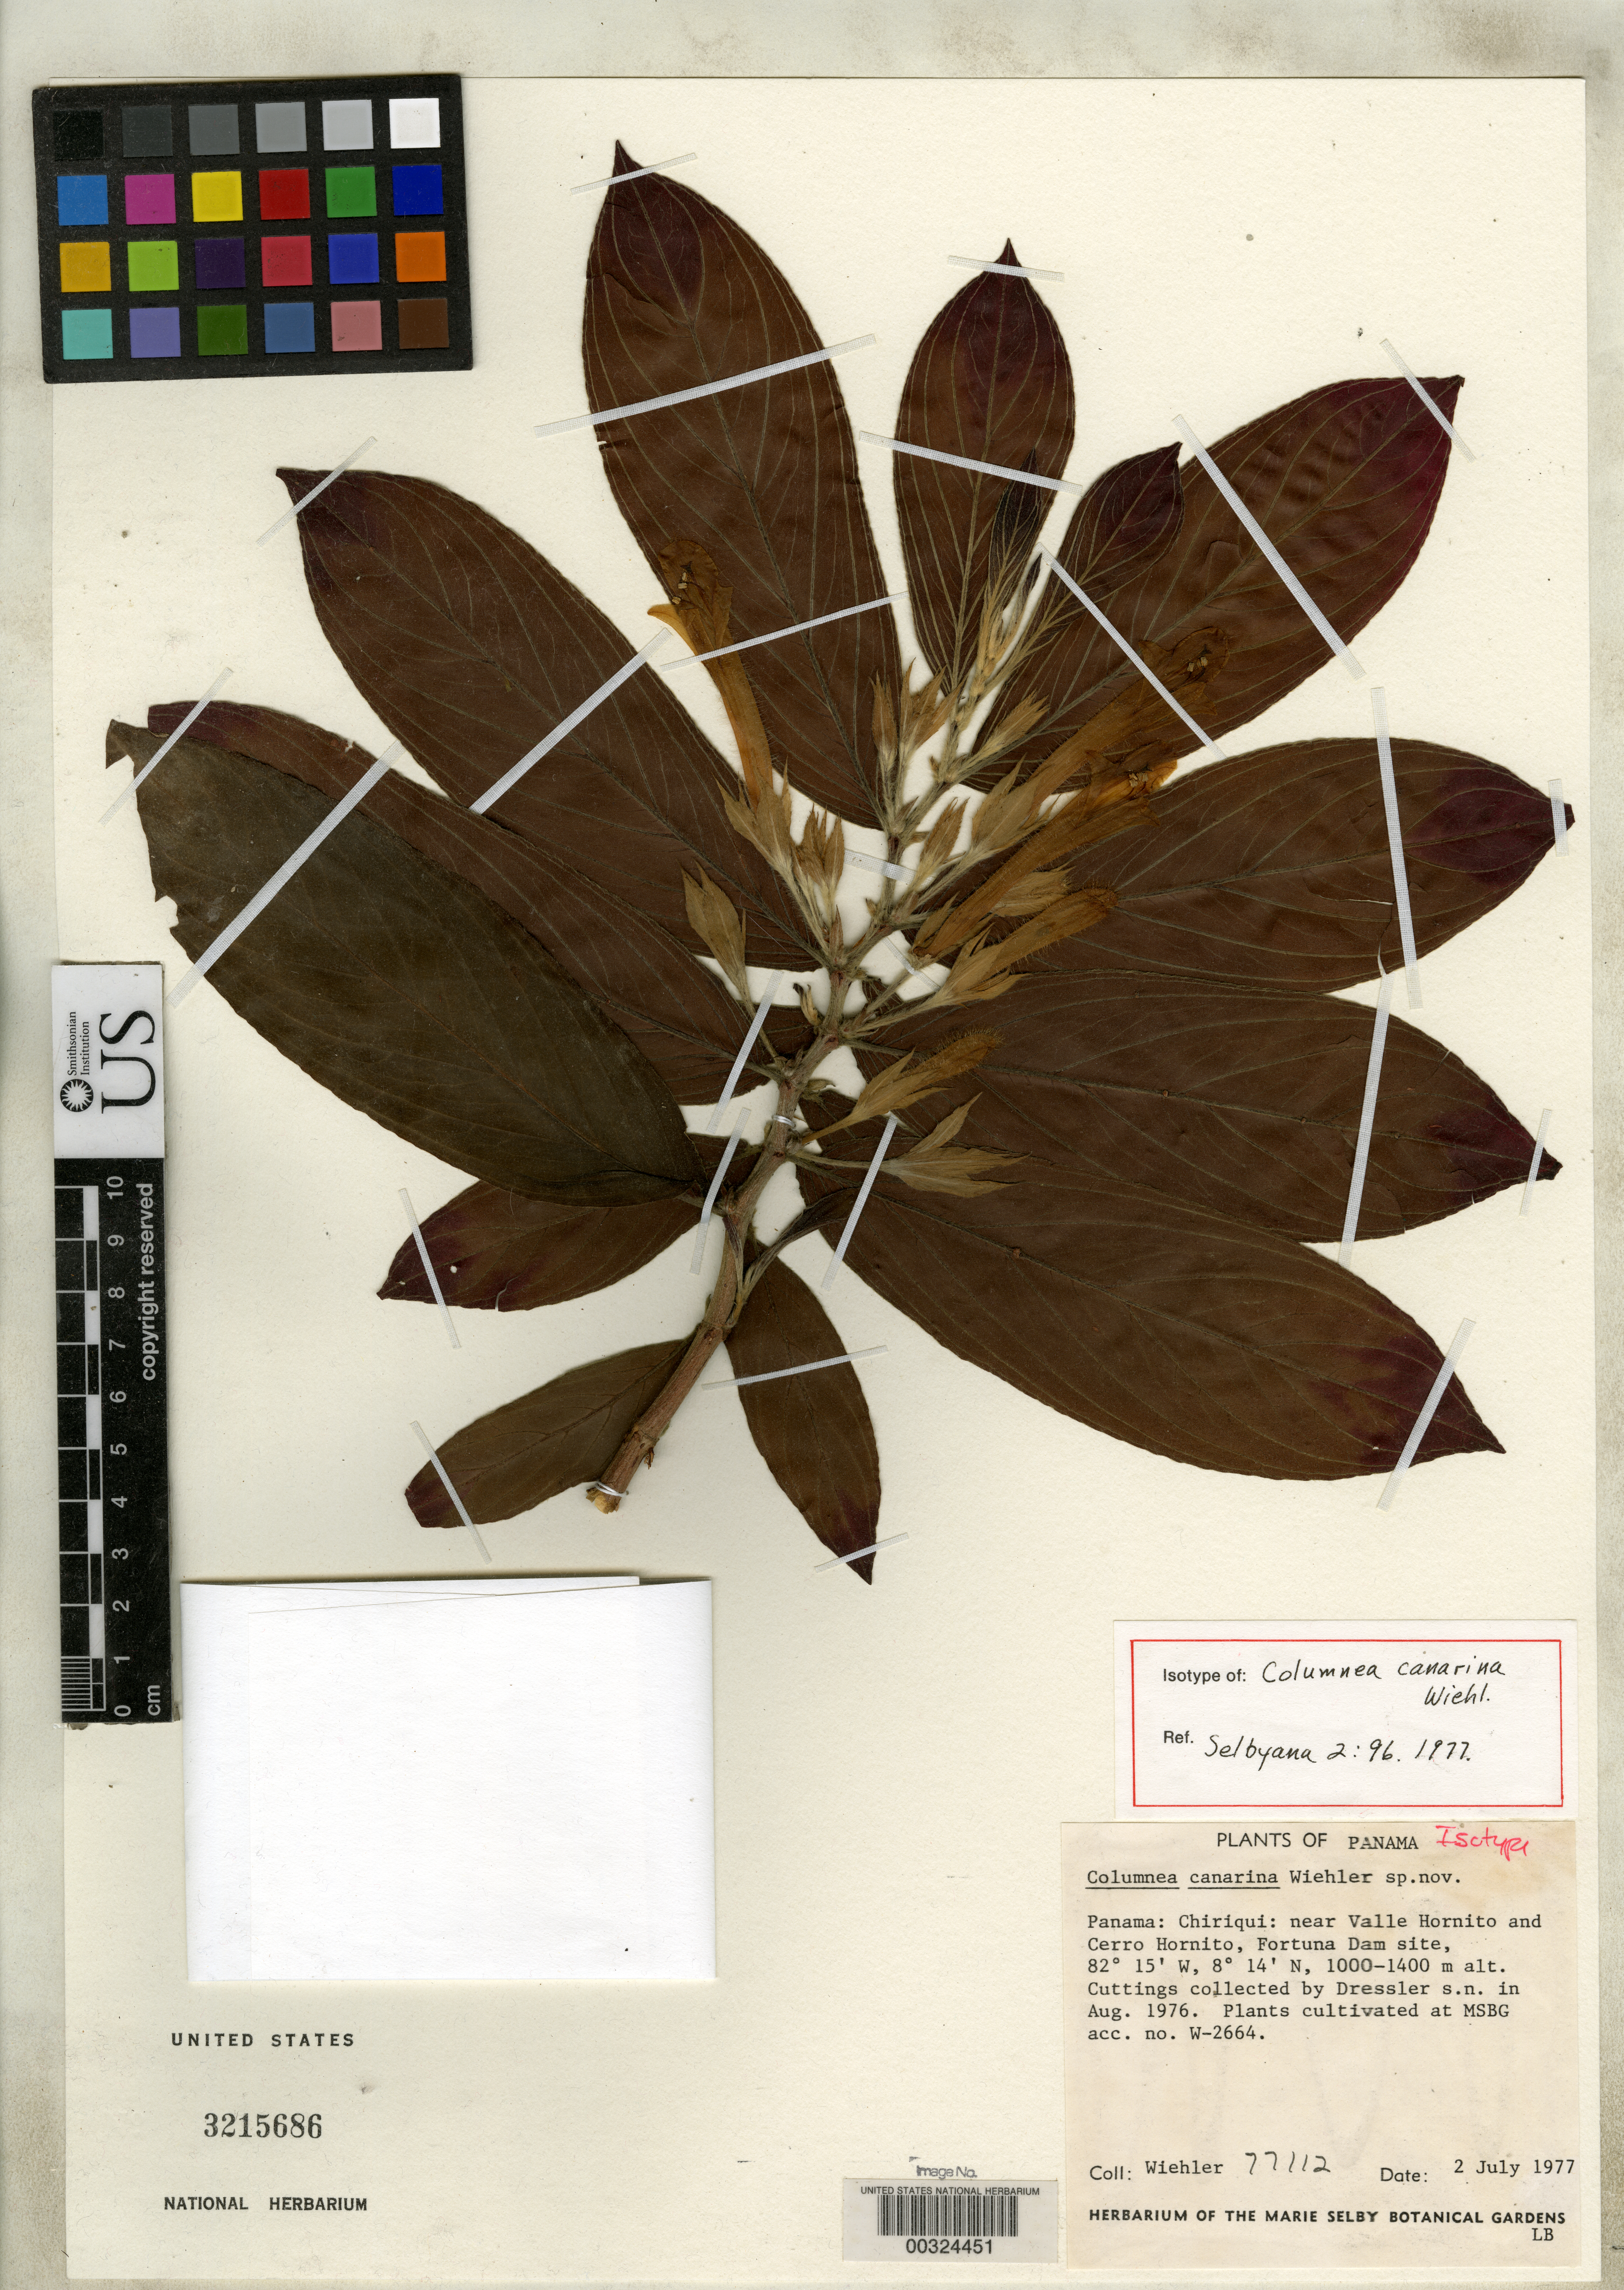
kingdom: Plantae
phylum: Tracheophyta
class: Magnoliopsida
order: Lamiales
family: Gesneriaceae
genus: Columnea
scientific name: Columnea canarina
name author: Wiehler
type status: Isotype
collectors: H. J. Wiehler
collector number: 77112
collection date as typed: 02 Jul 1977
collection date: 1977-07-02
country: Panama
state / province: Chiriquí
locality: Near Valle Hornito & Cerro Hornito, Fortuna Dam site.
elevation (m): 1000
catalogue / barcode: US 3215686